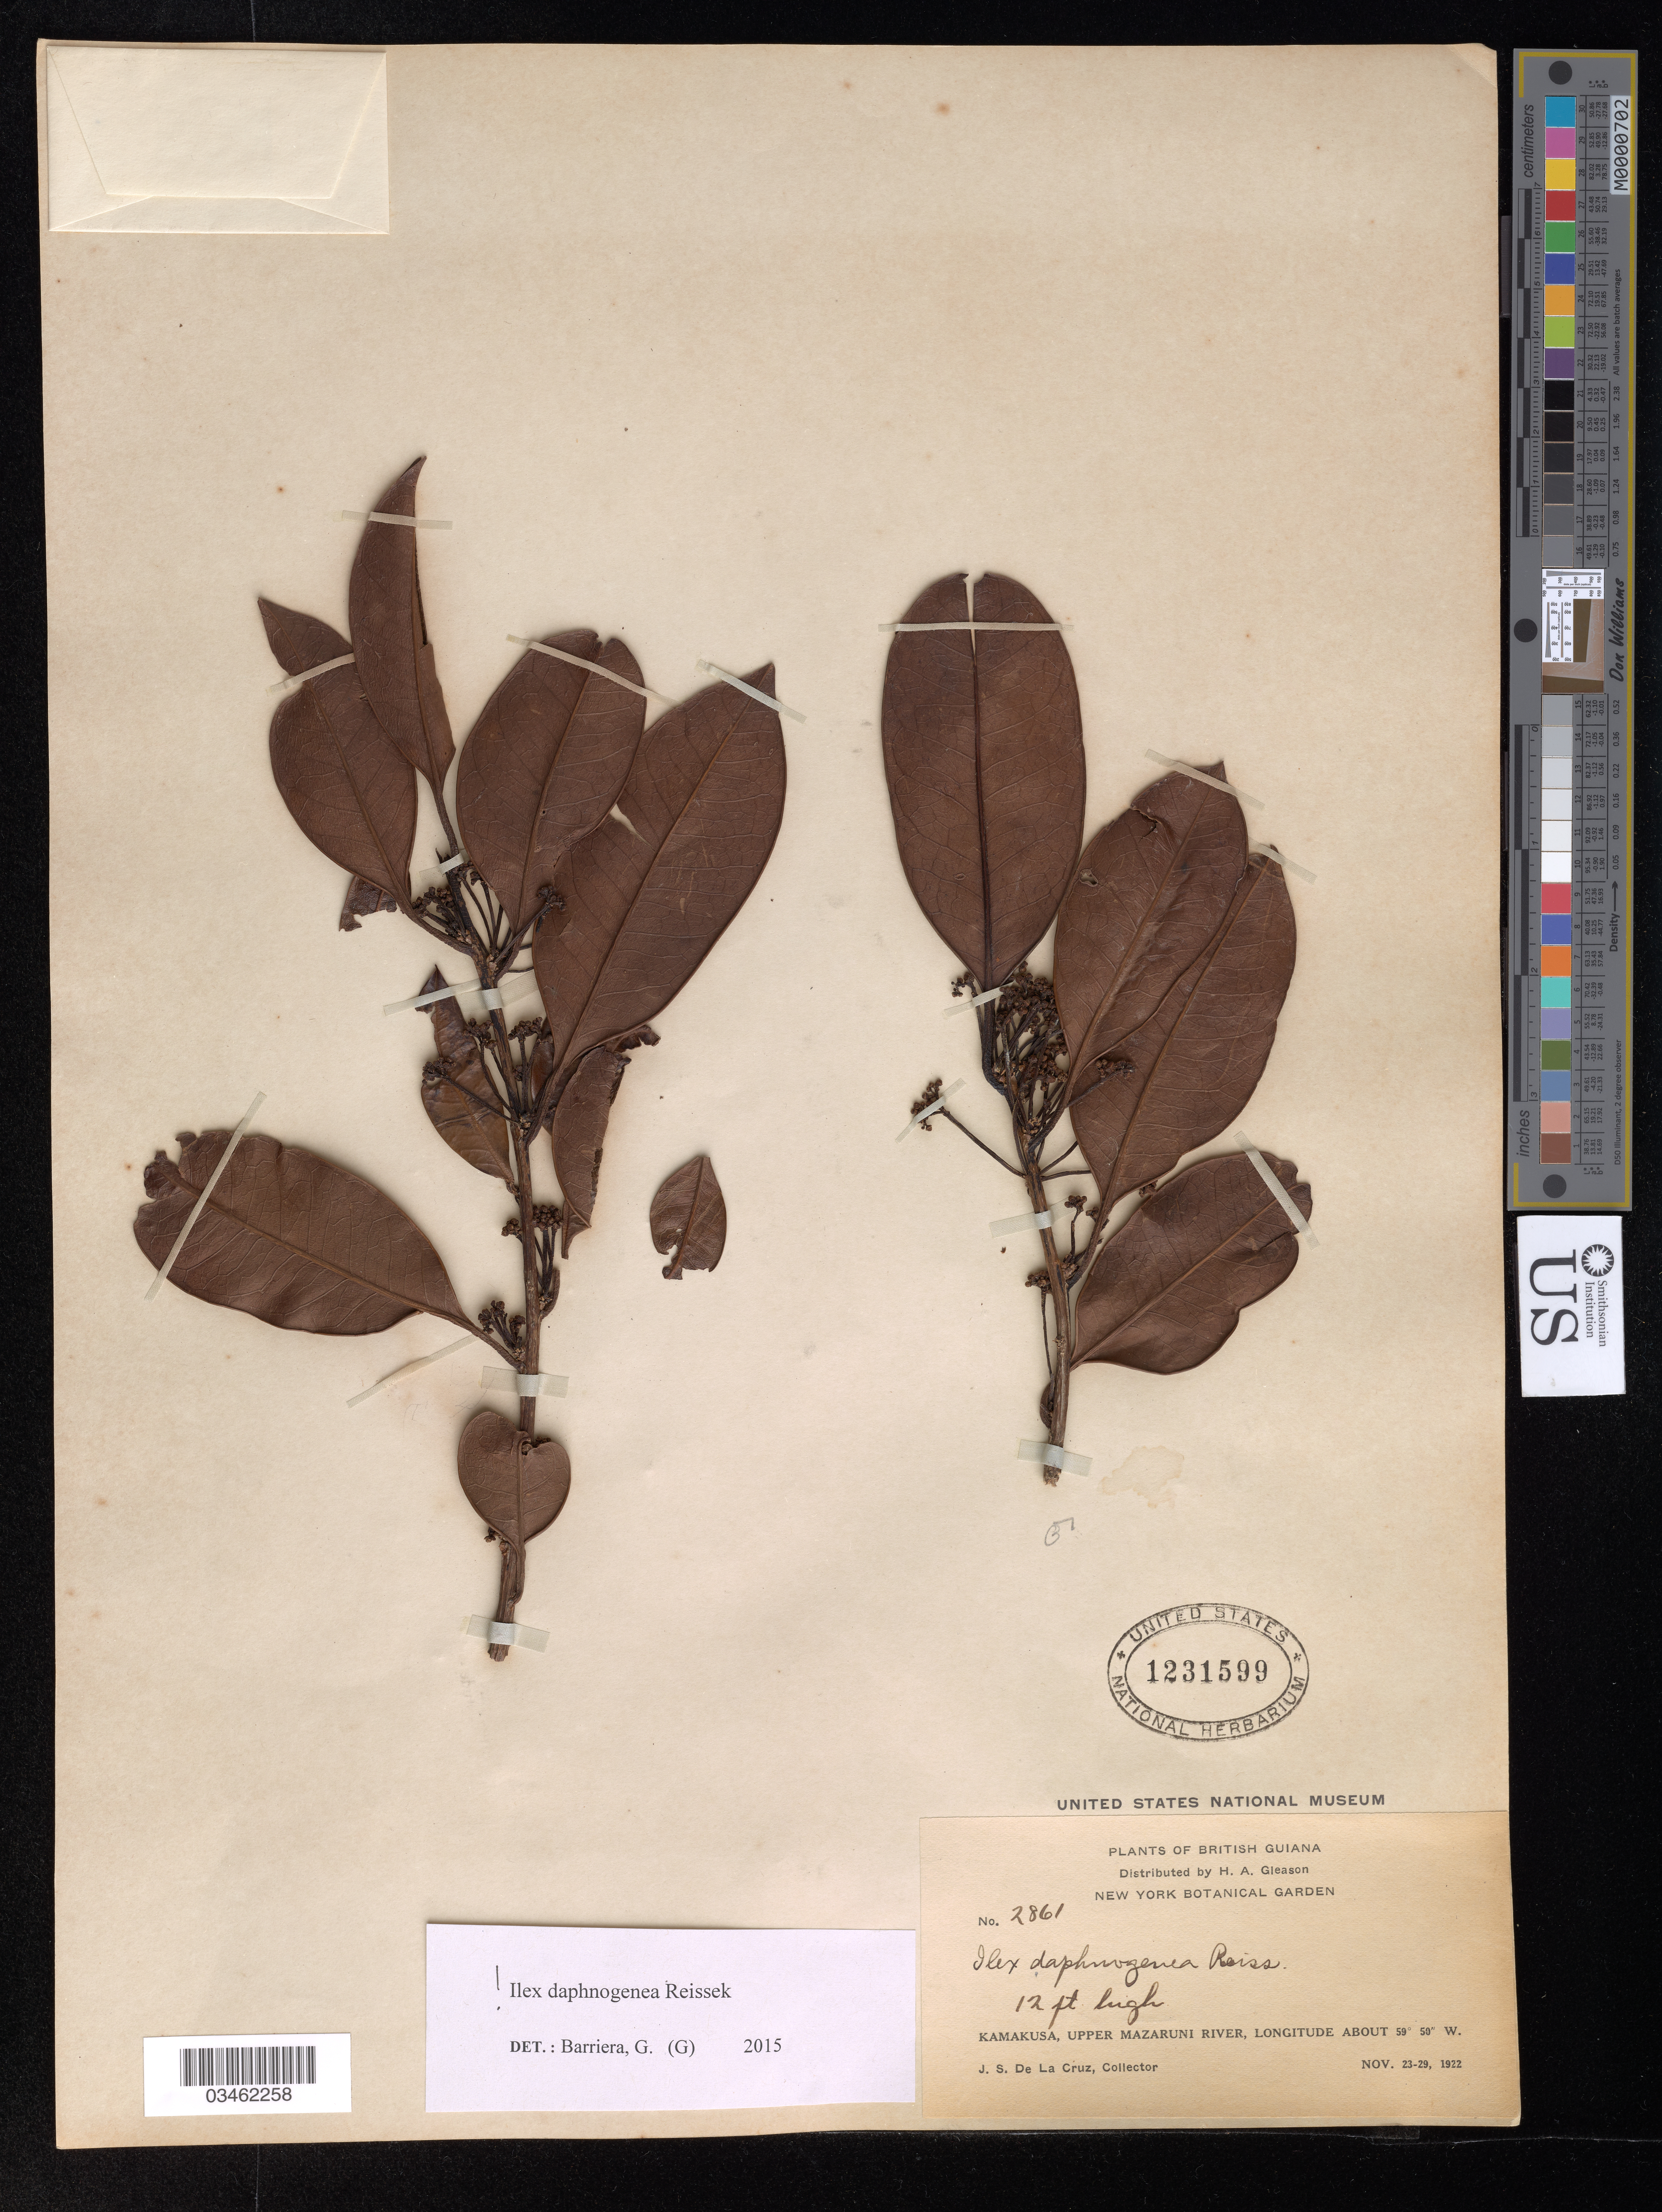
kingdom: Plantae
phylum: Tracheophyta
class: Magnoliopsida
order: Aquifoliales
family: Aquifoliaceae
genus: Ilex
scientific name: Ilex daphnogenea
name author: Reissek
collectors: J. De La Cruz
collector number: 2861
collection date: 1922-11-23/1922-11-29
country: Guyana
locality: British Guiana. Kamakusa, Upper Mazaruni River.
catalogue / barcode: US 1231599